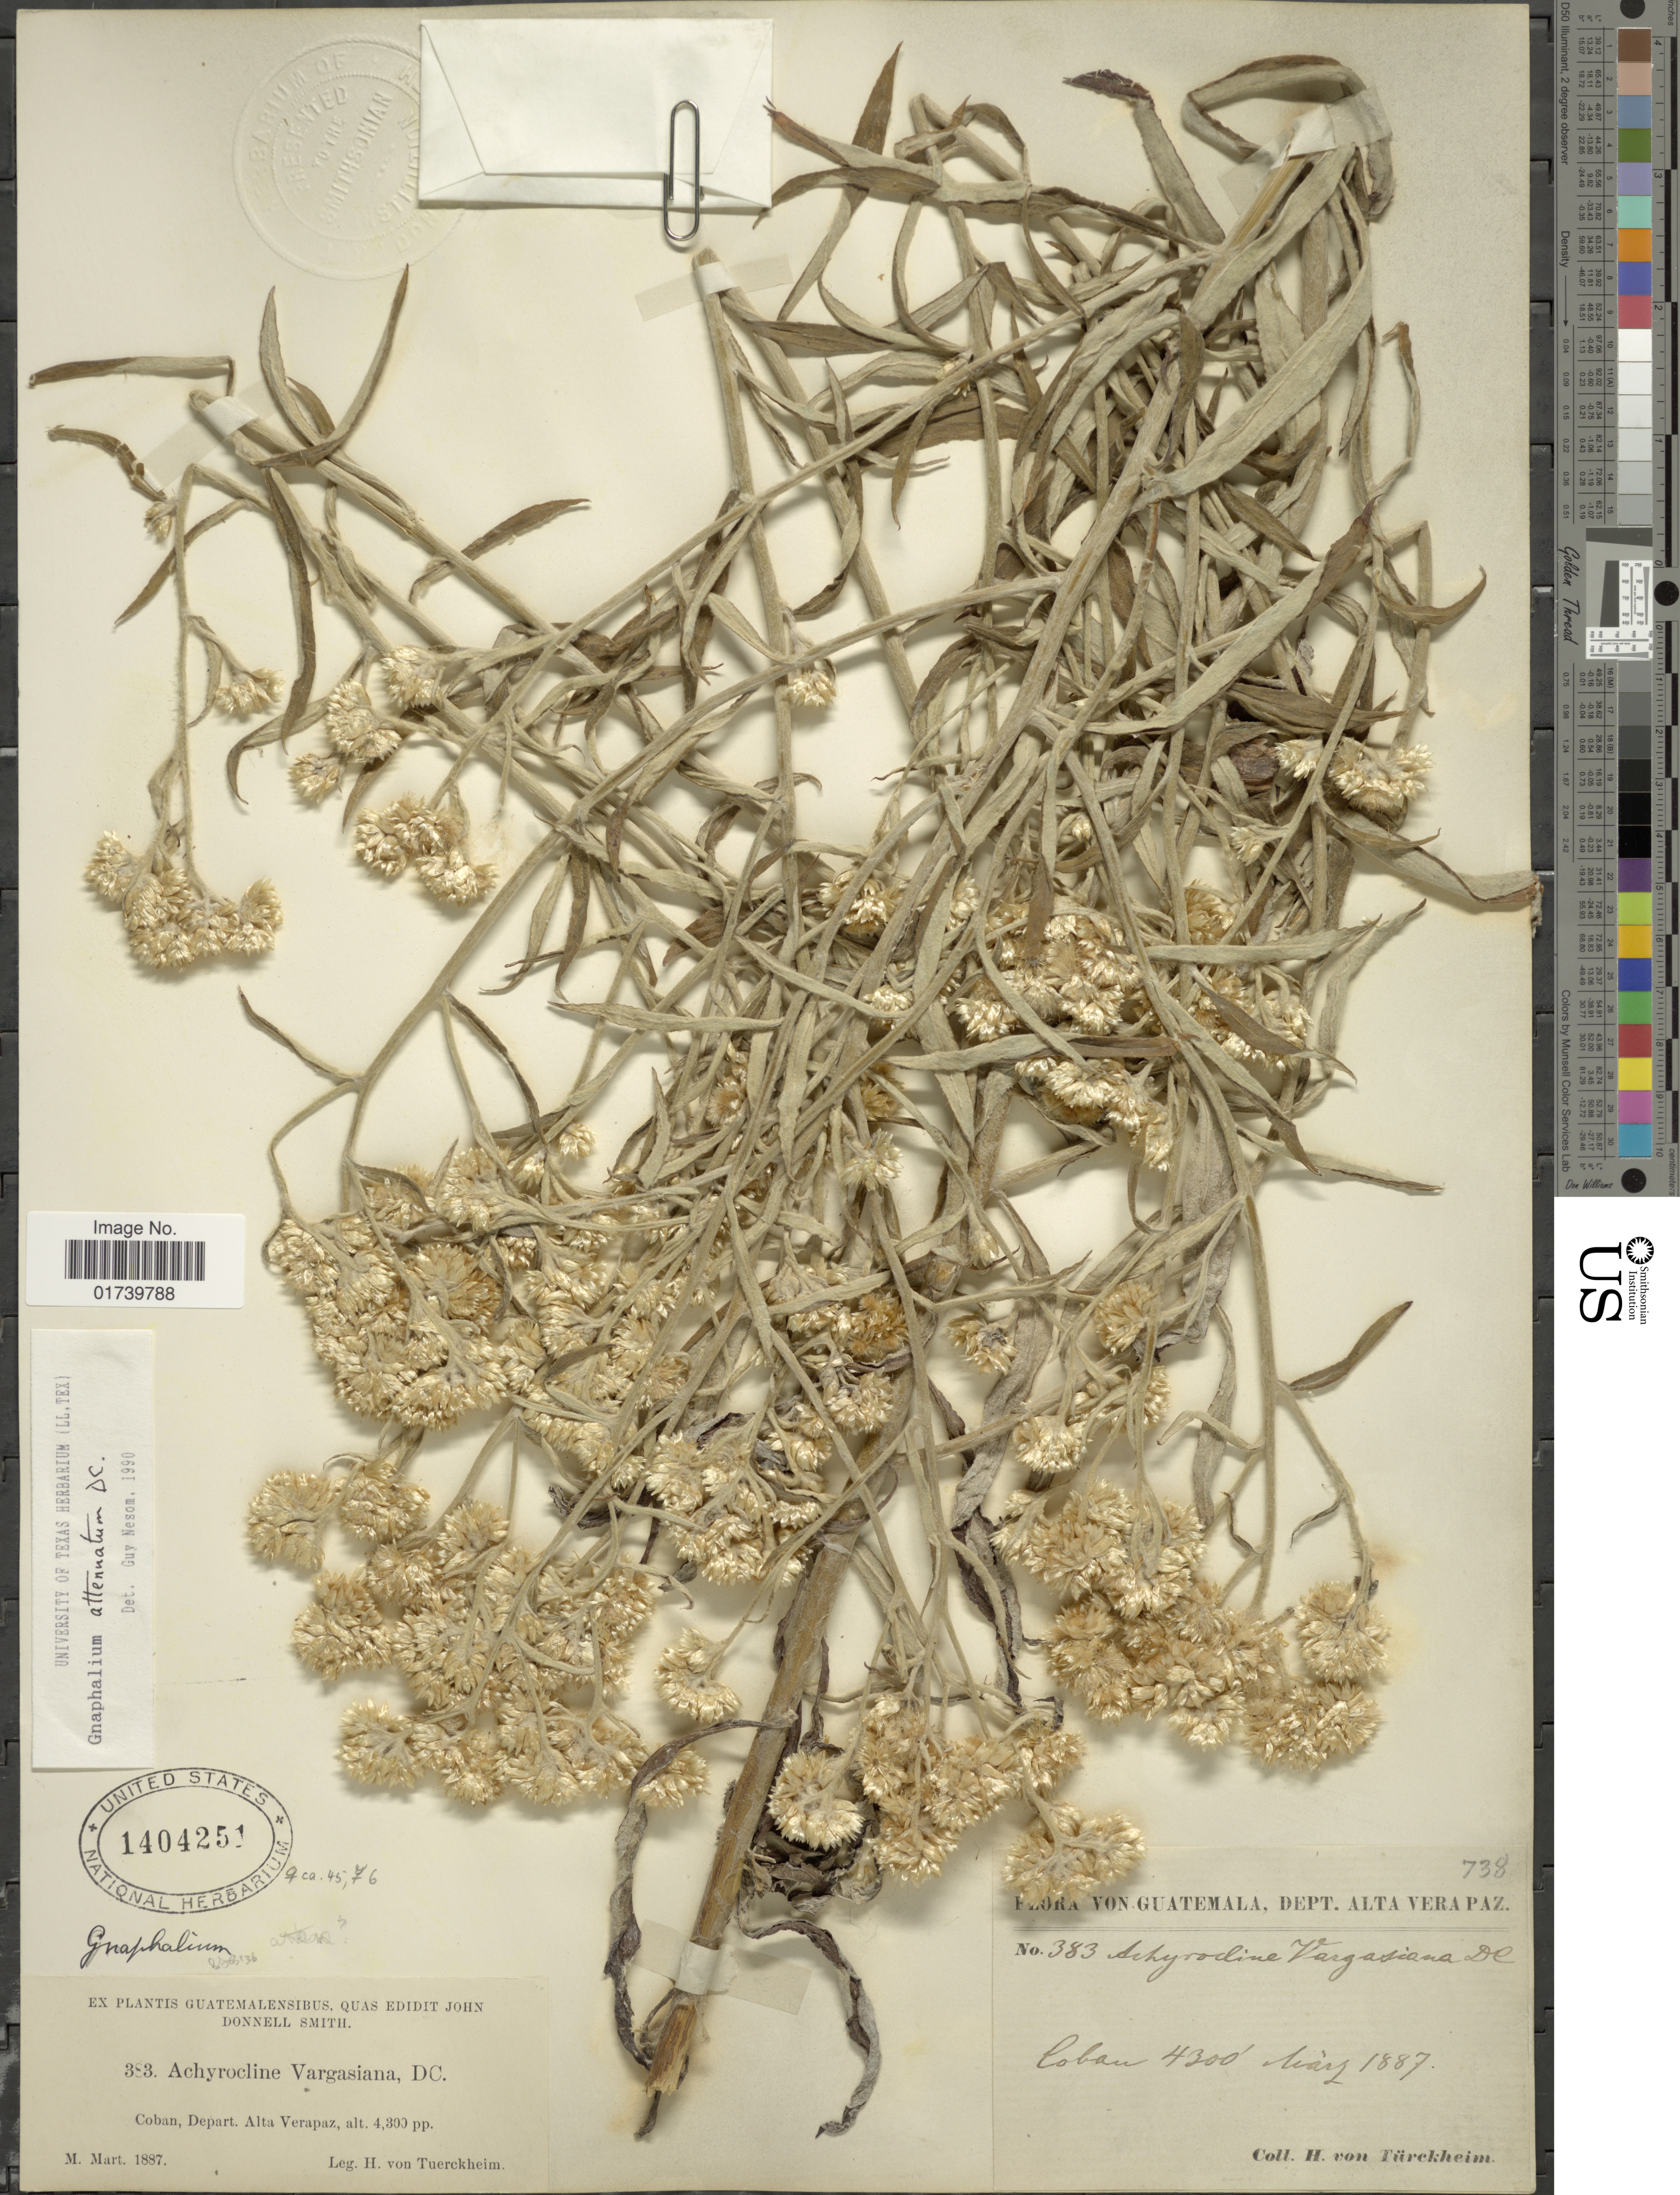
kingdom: Plantae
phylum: Tracheophyta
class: Magnoliopsida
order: Asterales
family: Asteraceae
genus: Pseudognaphalium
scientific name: Pseudognaphalium attenuatum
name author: (DC.) Anderb.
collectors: H. von Türckheim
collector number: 383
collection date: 1887-03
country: Guatemala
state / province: Alta Verapaz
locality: Coban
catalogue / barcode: US 1404251